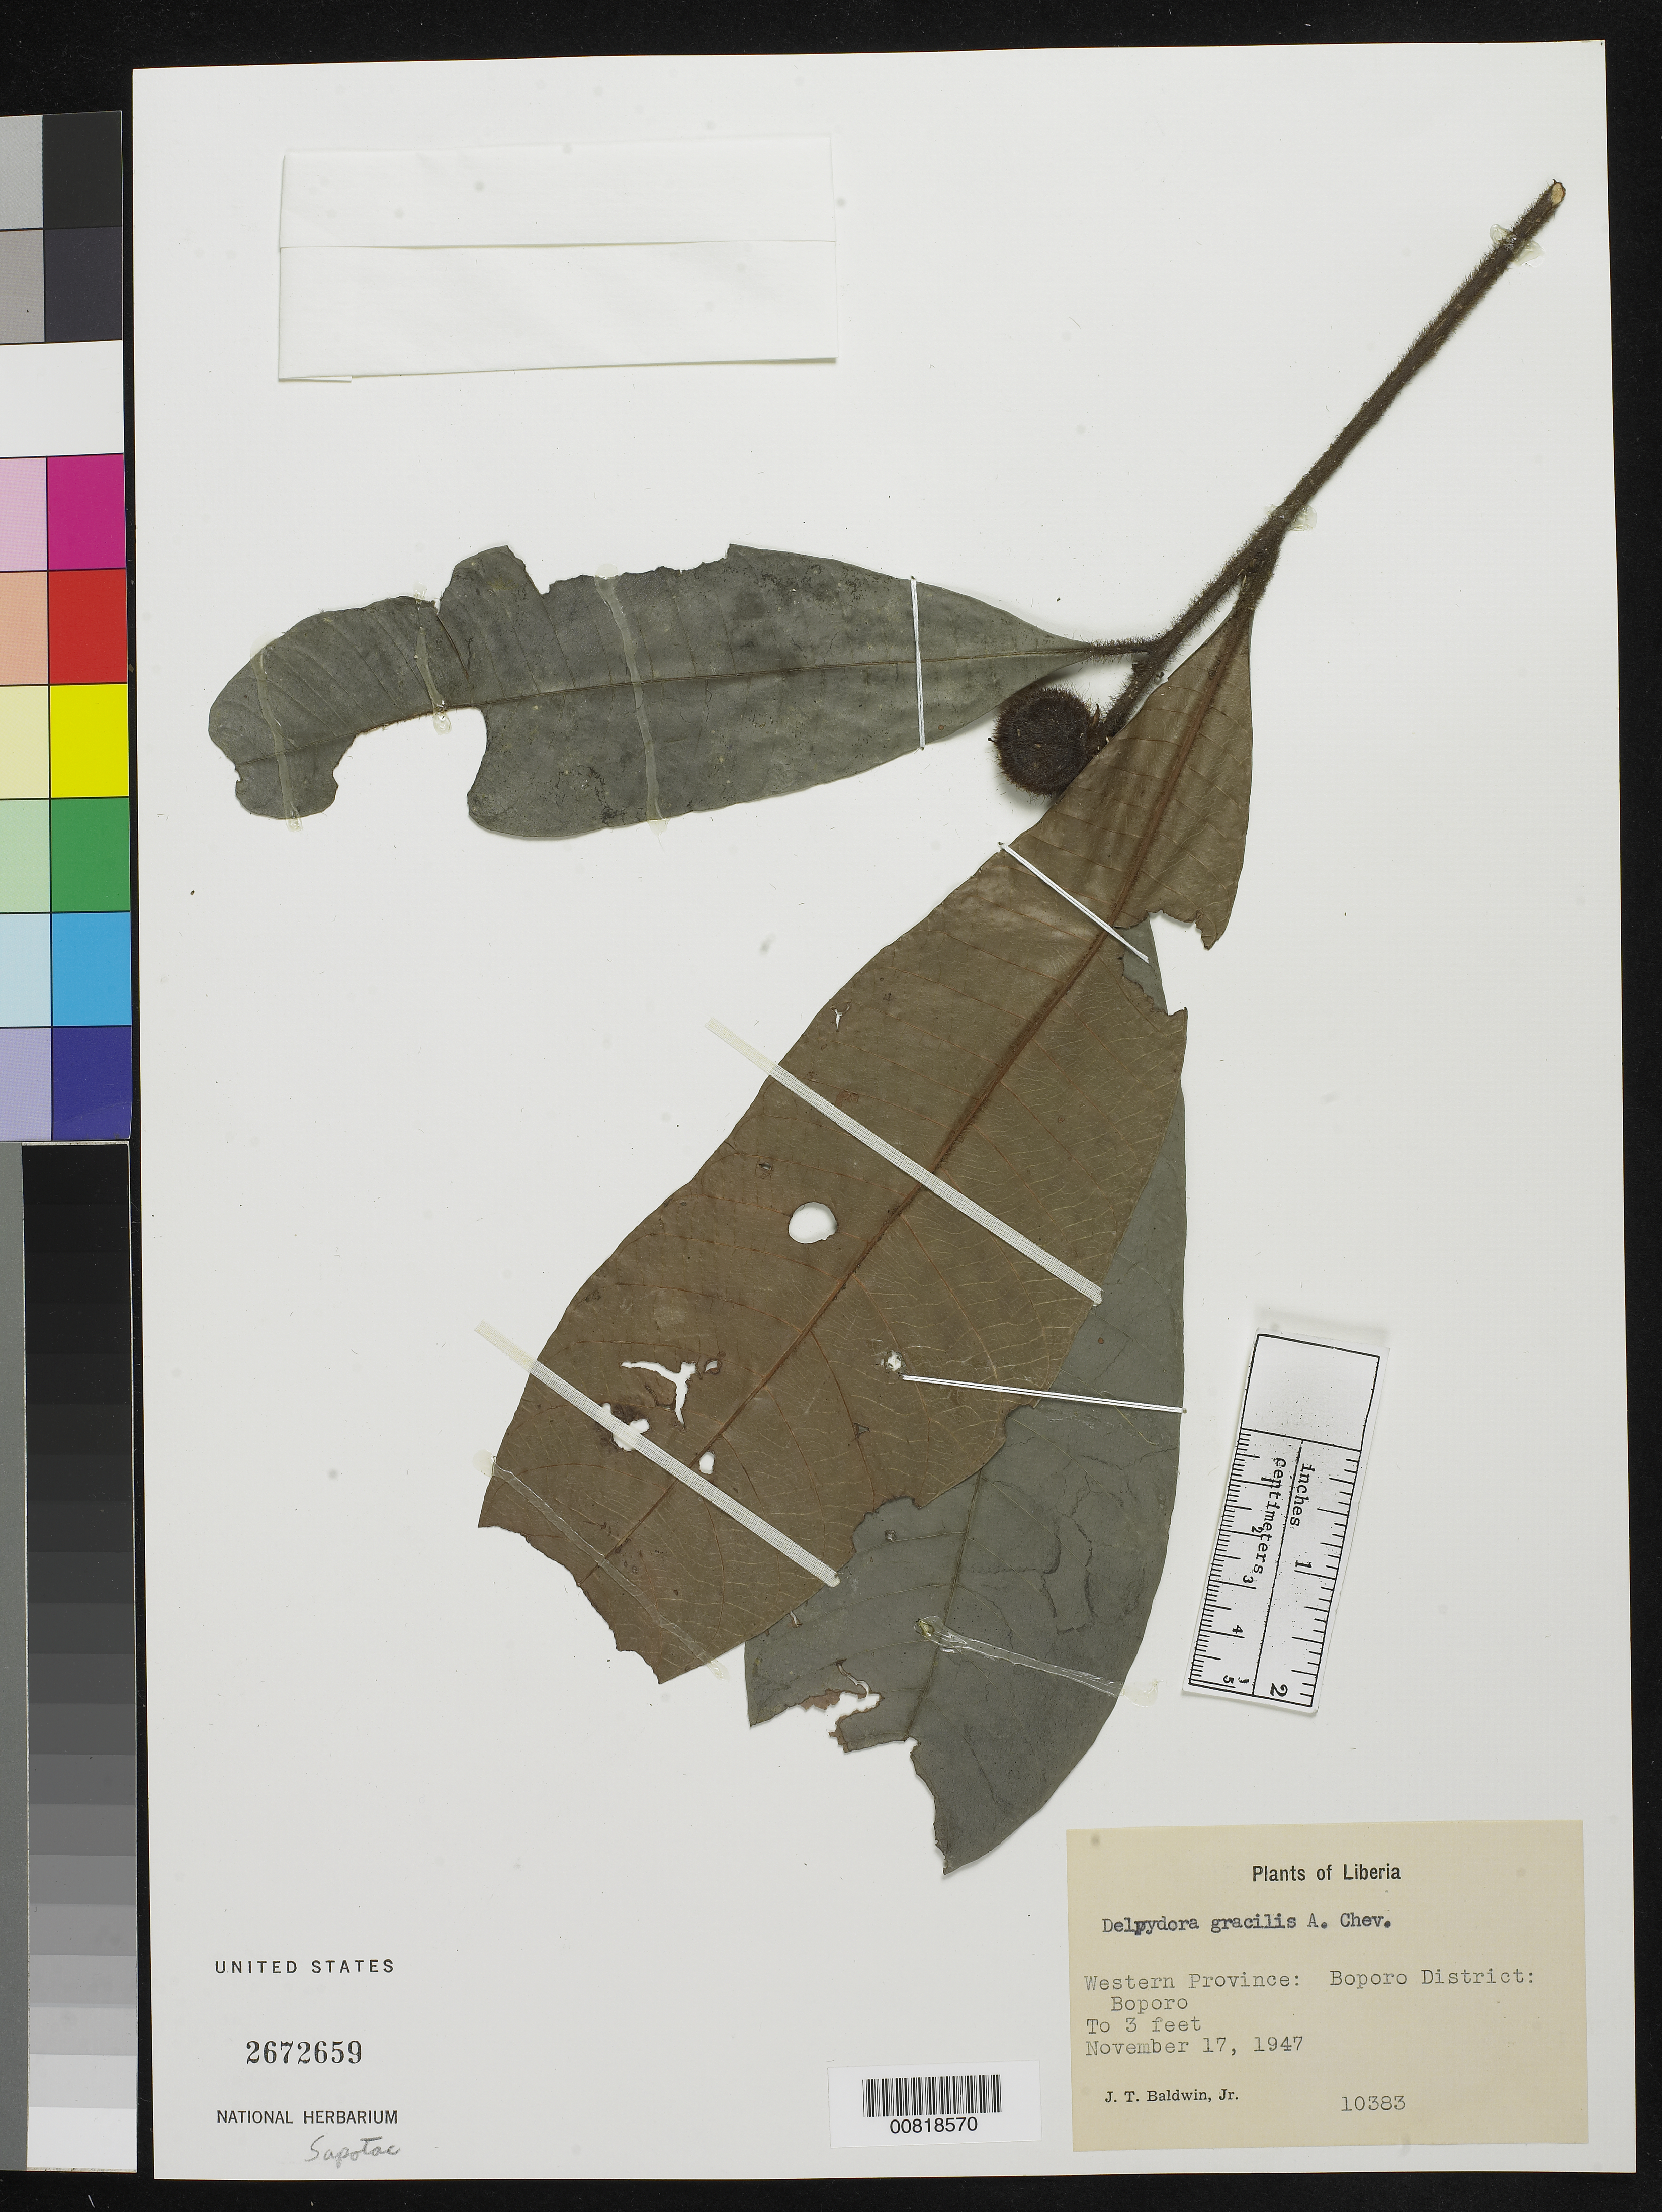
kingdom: Plantae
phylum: Tracheophyta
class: Magnoliopsida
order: Ericales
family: Sapotaceae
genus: Delpydora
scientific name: Delpydora gracilis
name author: A. Chev.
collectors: J. T. Baldwin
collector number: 10383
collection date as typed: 17 Nov 1947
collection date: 1947-11-17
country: Liberia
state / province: Gbarpolu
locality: Western Province: Boporo District, Boporo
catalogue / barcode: US 2672659